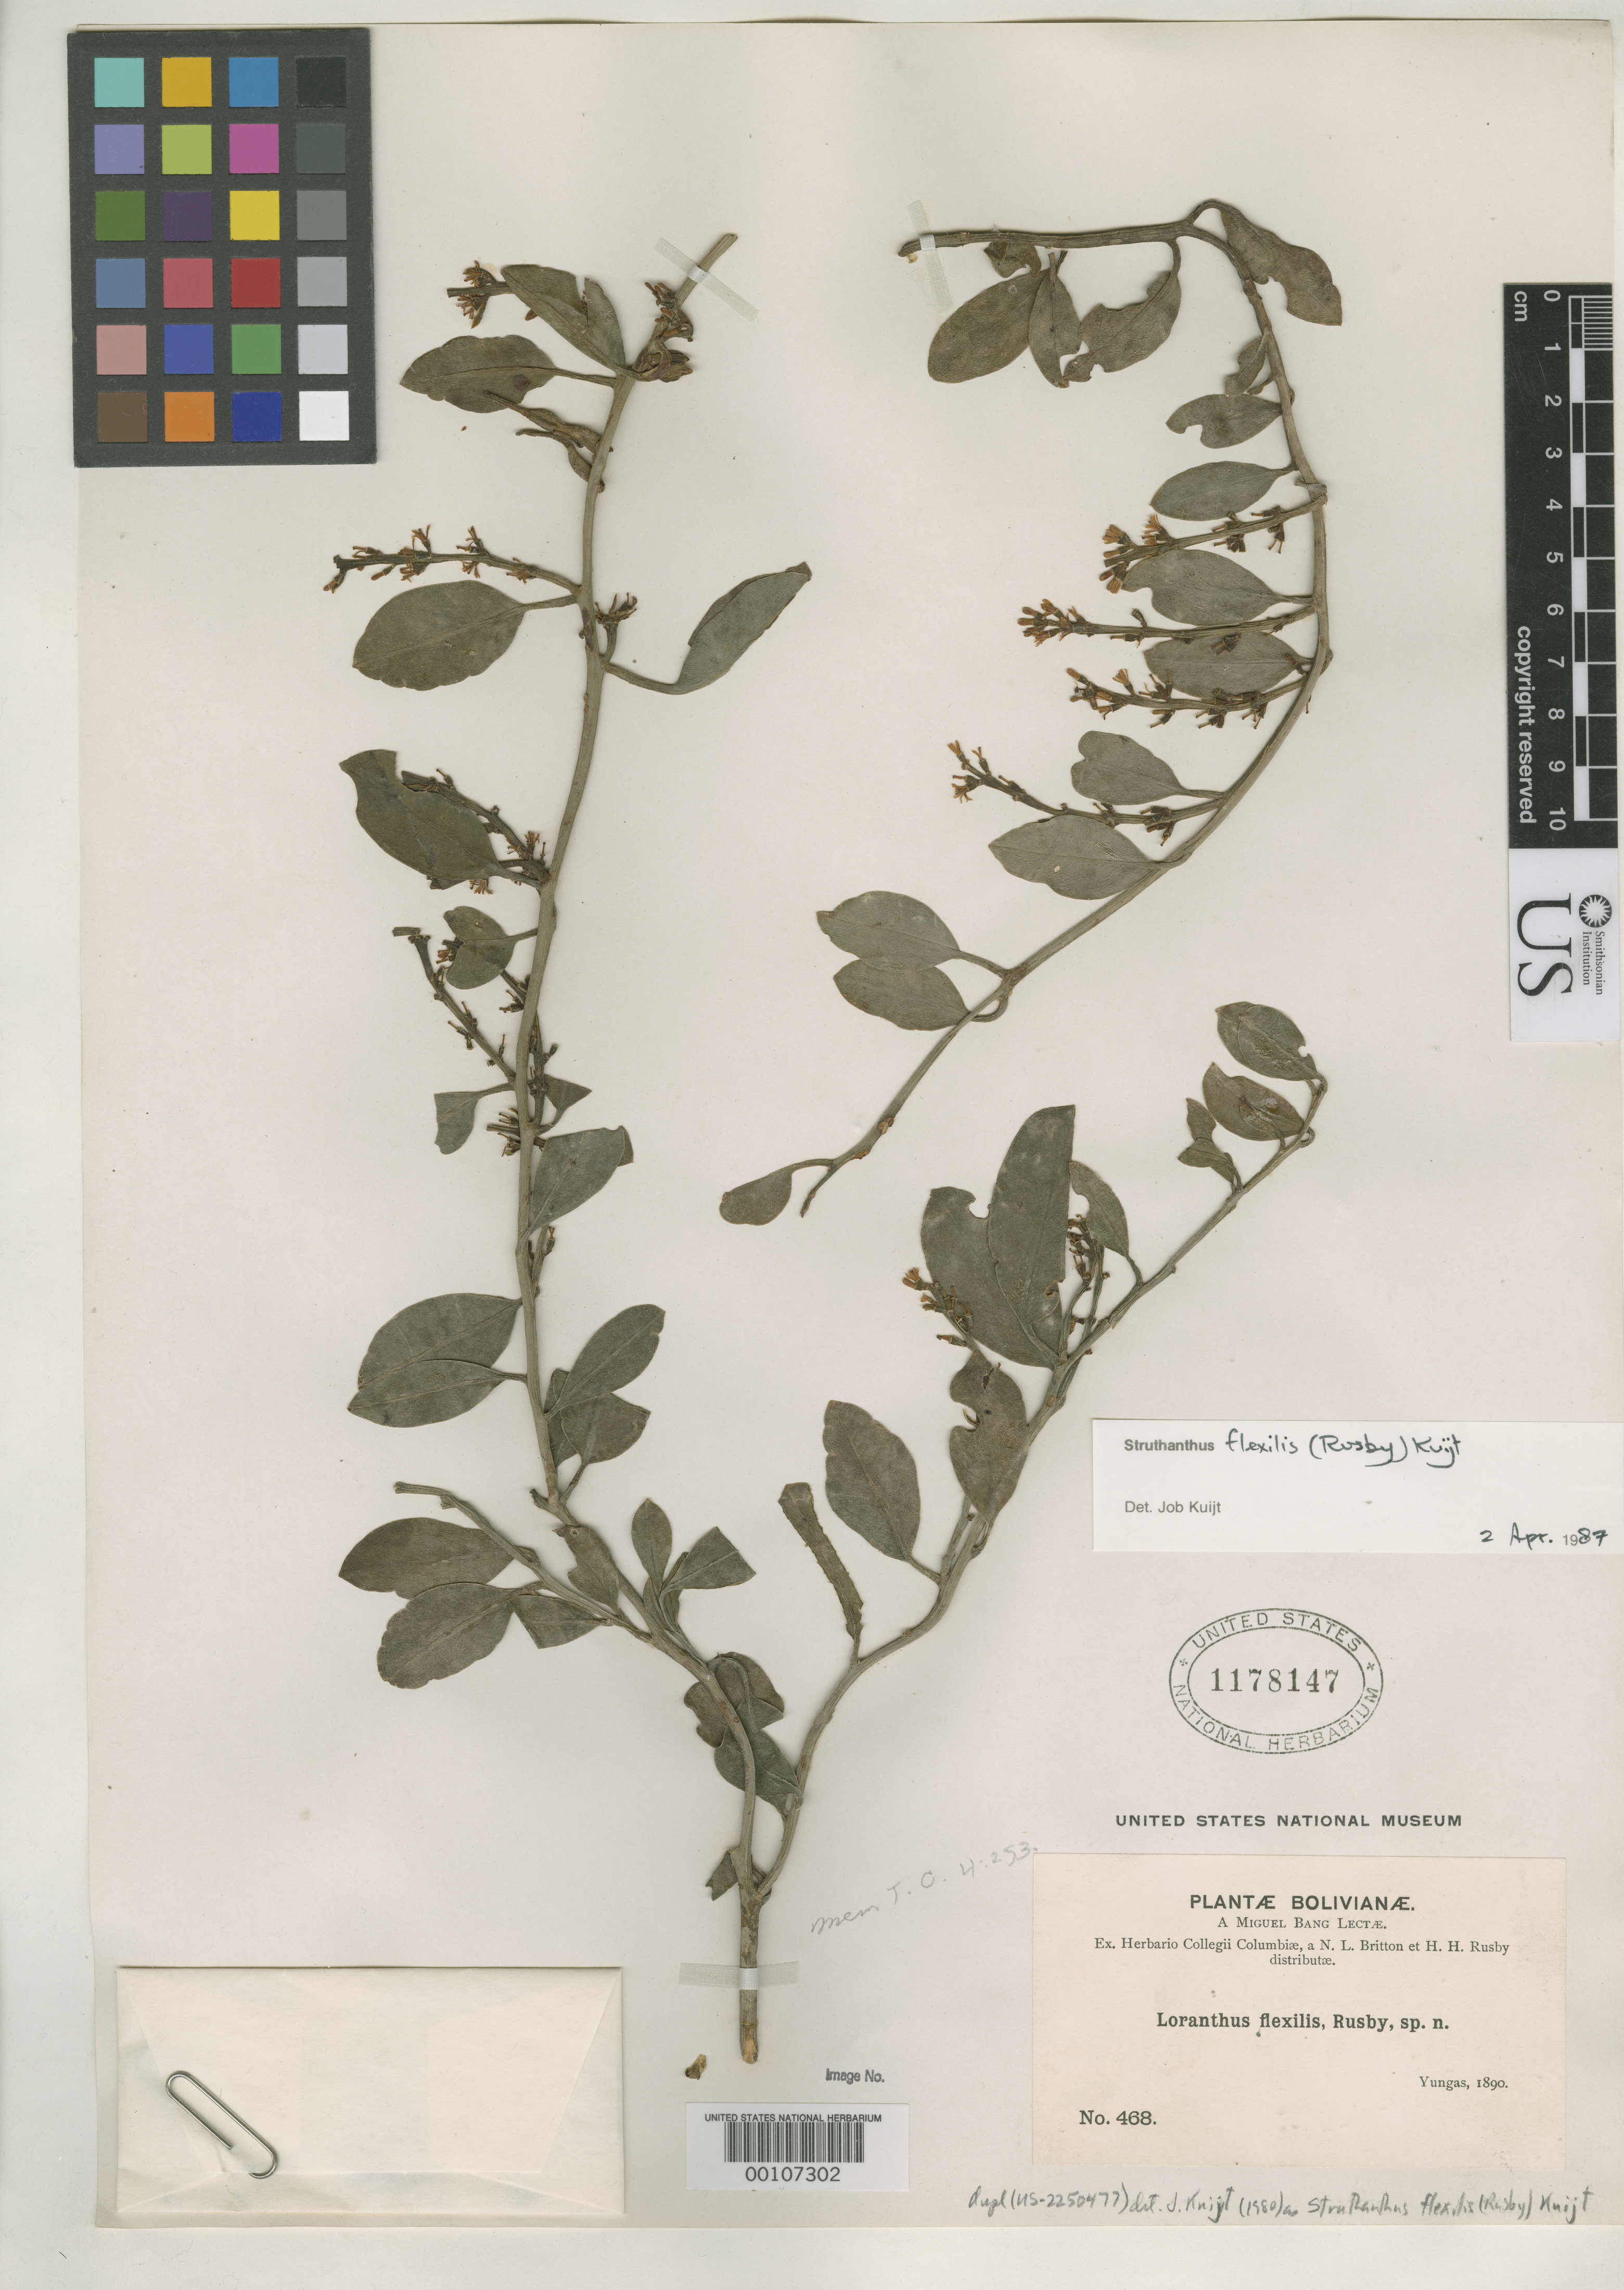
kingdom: Plantae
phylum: Tracheophyta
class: Magnoliopsida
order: Santalales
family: Loranthaceae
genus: Loranthus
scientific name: Loranthus flexilis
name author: Rusby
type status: Isosyntype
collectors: M. Bang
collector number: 468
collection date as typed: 1890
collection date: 1890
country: Bolivia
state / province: La Paz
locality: Yungas.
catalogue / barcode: US 1178147